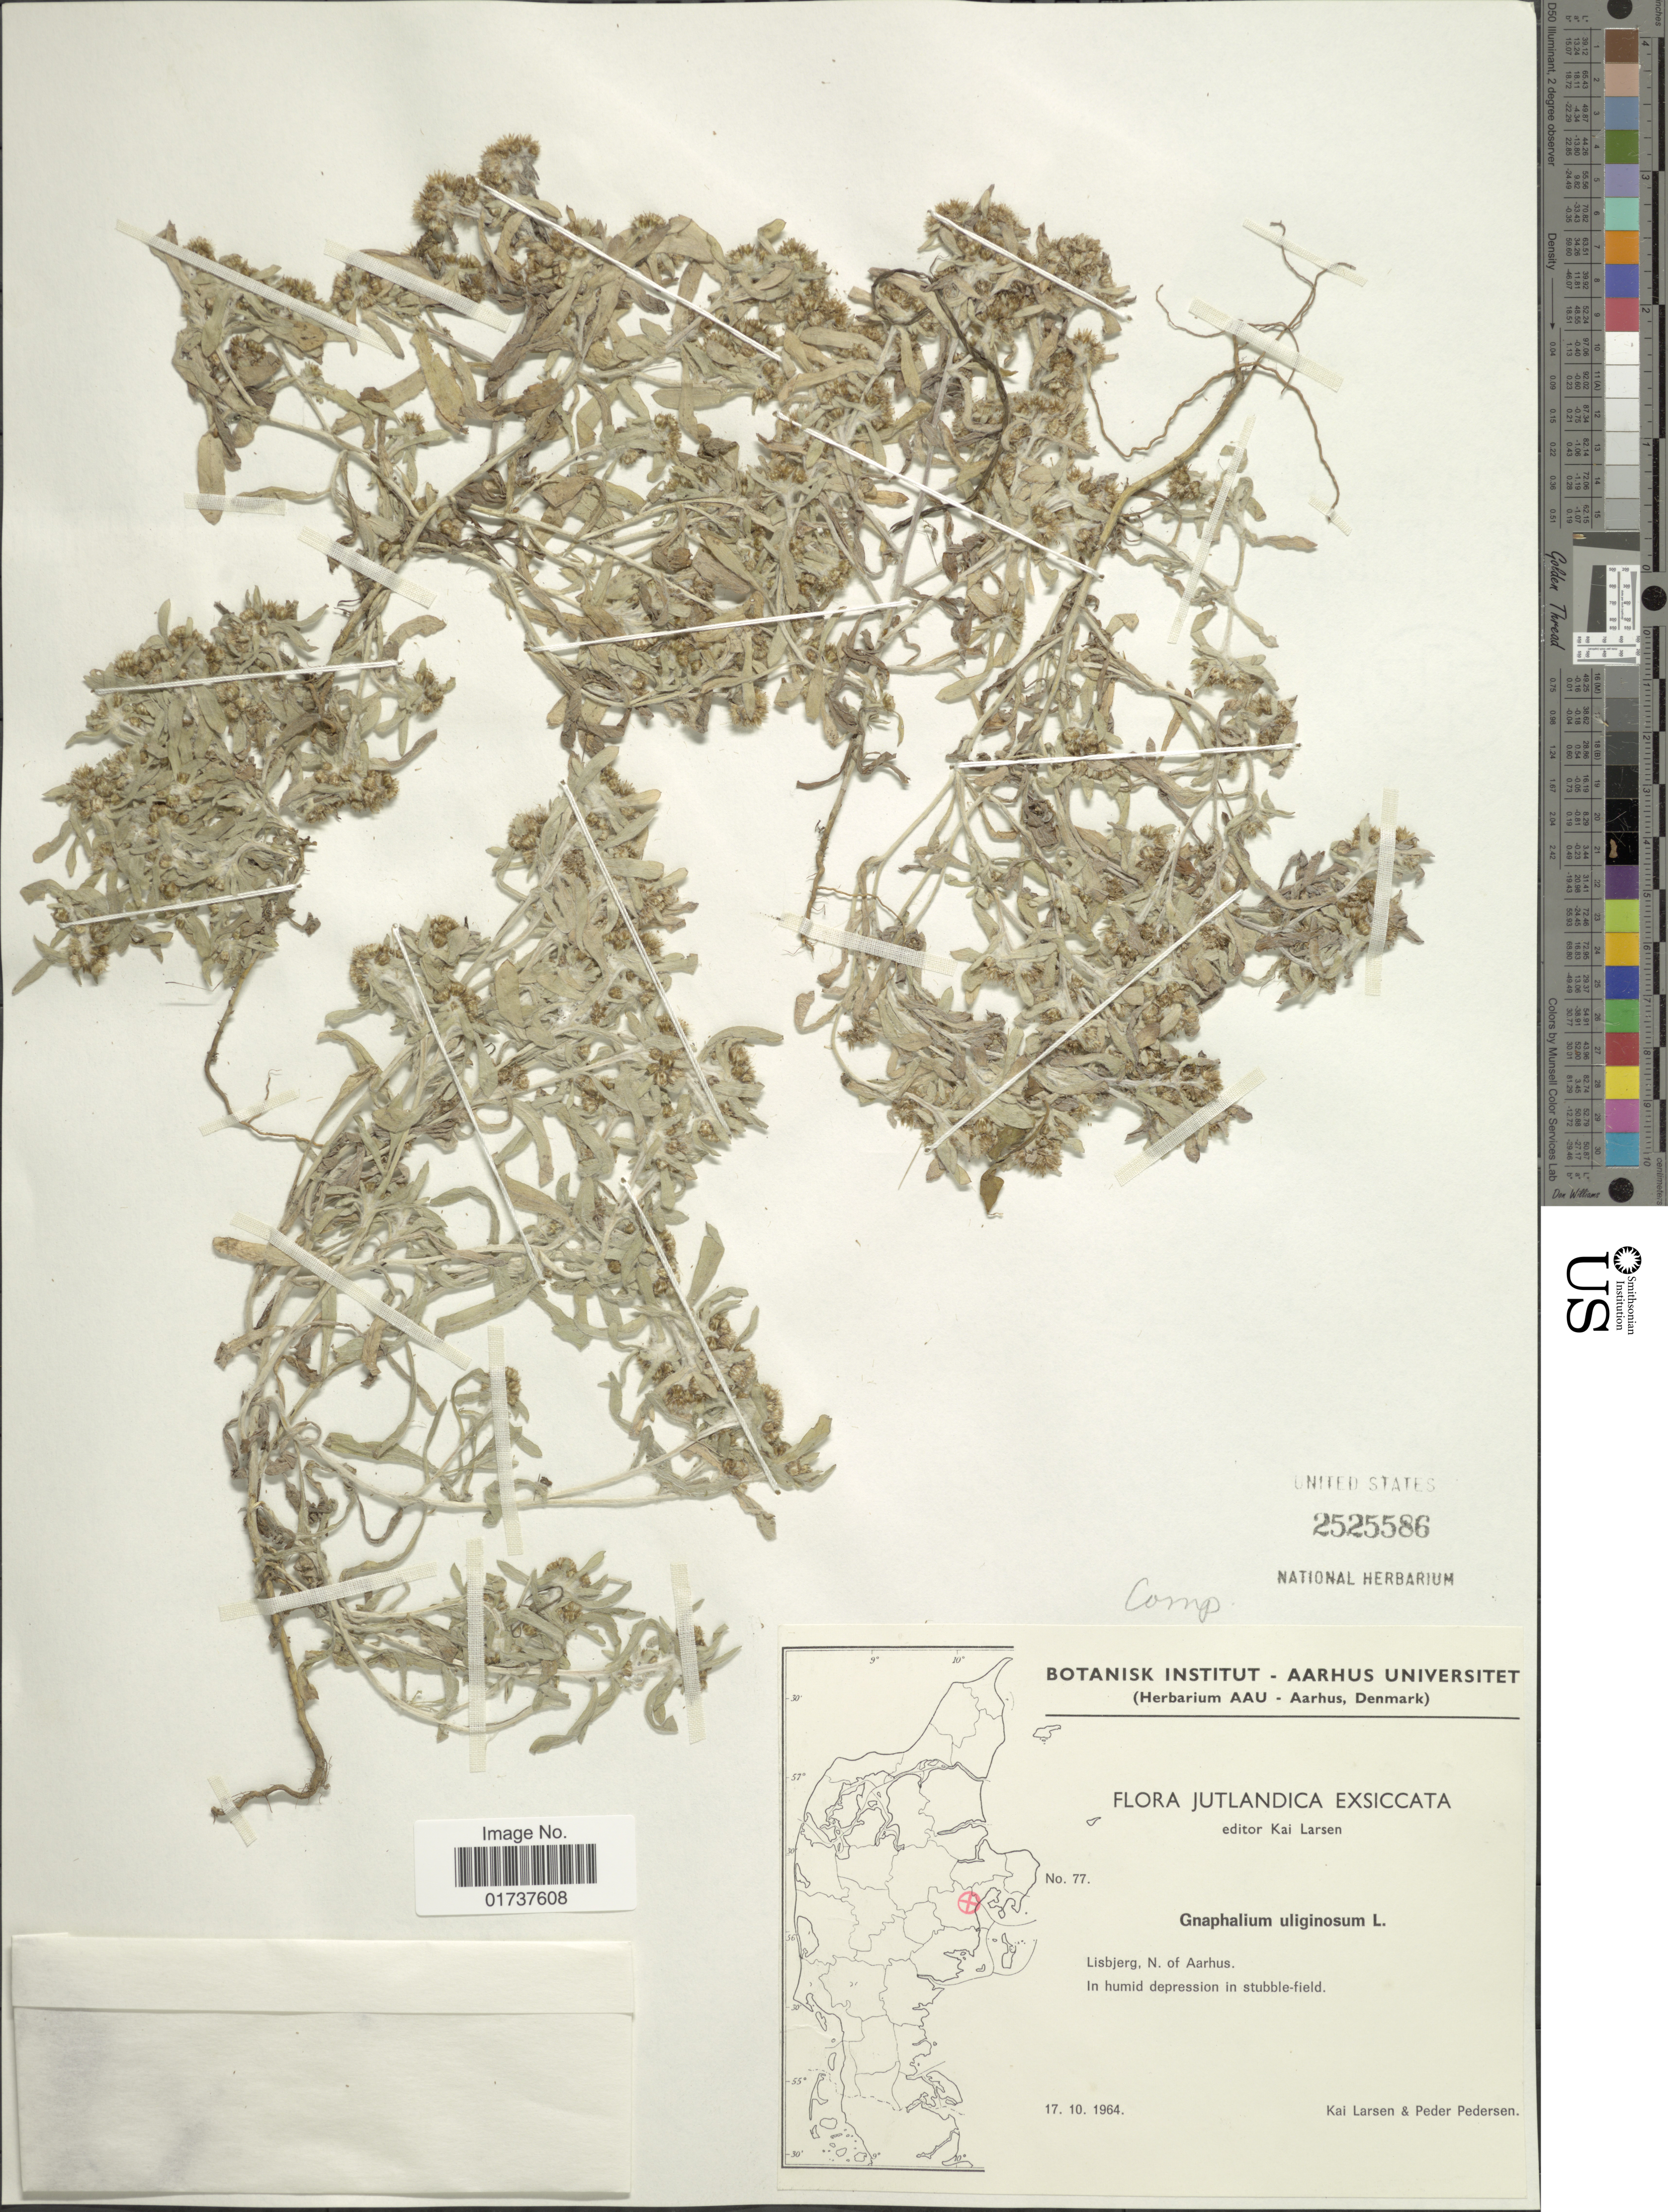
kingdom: Plantae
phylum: Tracheophyta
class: Magnoliopsida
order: Asterales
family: Asteraceae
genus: Gnaphalium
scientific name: Gnaphalium uliginosum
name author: L.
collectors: K. Larsen & P. Pedersen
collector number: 77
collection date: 1964-10-17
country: Denmark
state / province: Midtjylland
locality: Jutlandica, Lisbjerg, N.of Aarhus, in humid depression in stubble-field.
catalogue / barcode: US 2525586